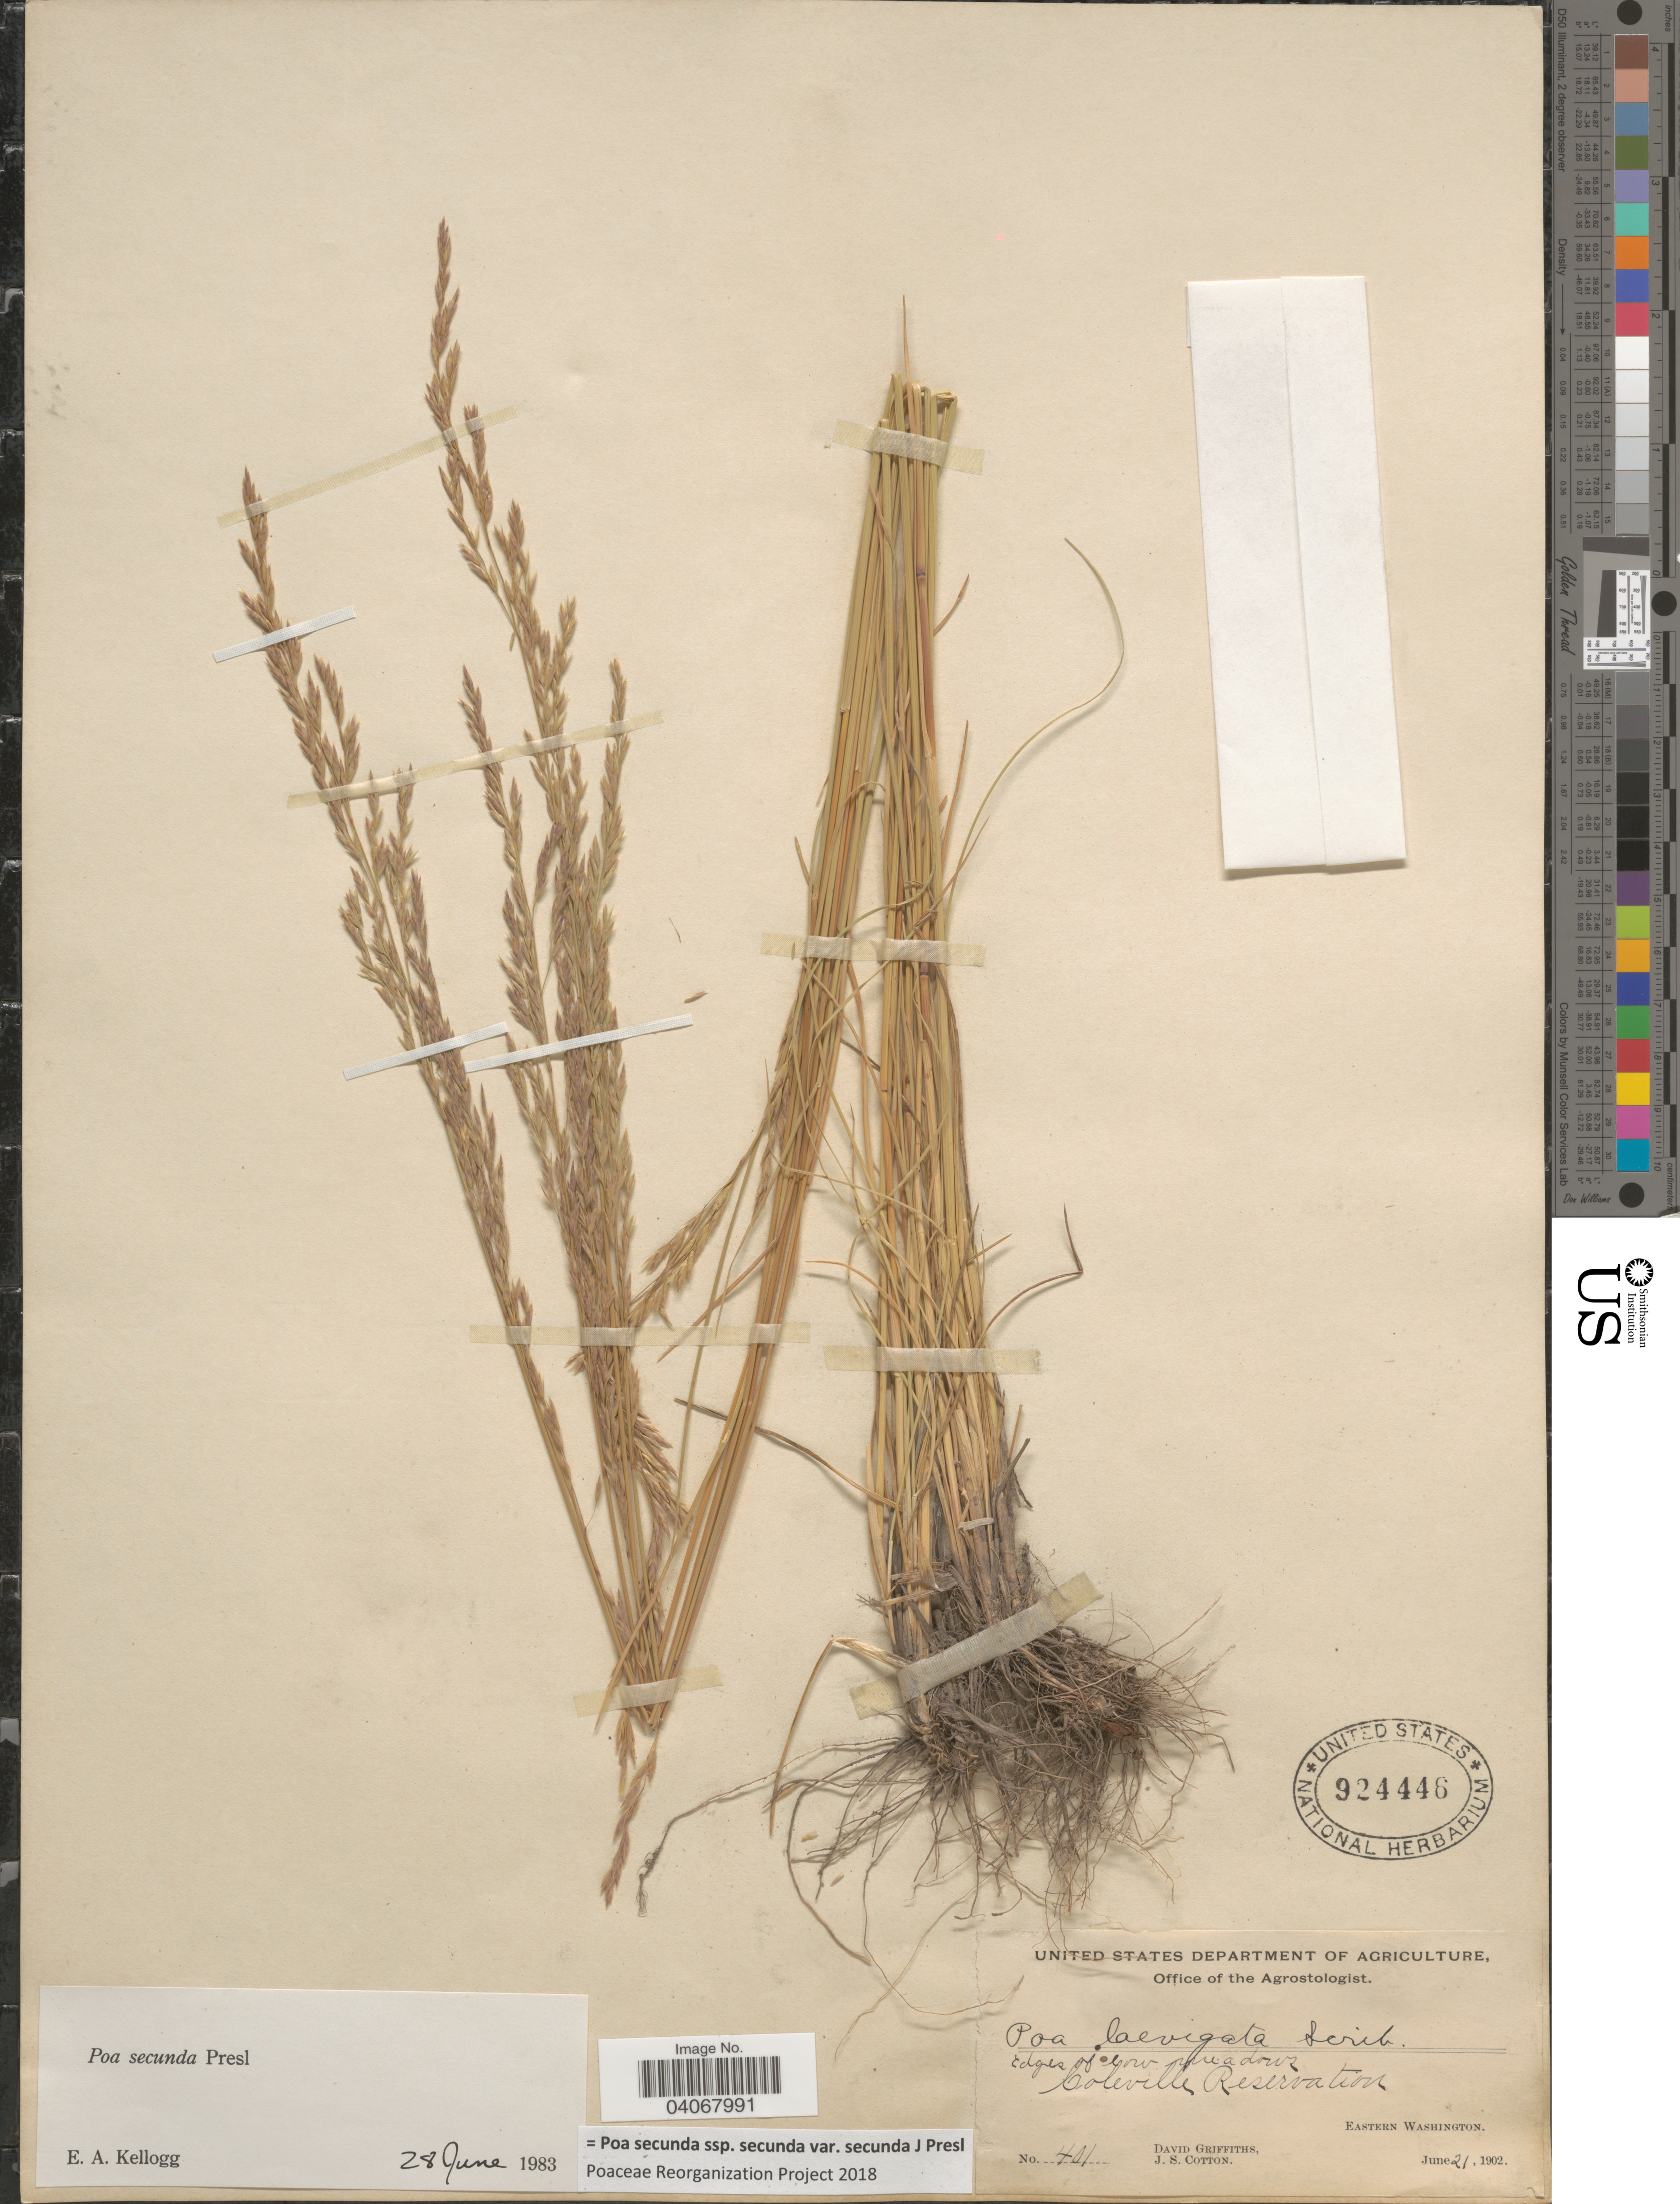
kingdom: Plantae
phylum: Tracheophyta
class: Liliopsida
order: Poales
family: Poaceae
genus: Poa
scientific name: Poa secunda subsp. secunda var. secunda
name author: J. Presl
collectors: D. Griffiths & J. S. Cotton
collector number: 401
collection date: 1902-06-21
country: United States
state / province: Washington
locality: Edges of low meadows. Coleville Reservation. Eastern Washington.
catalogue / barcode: US 924446